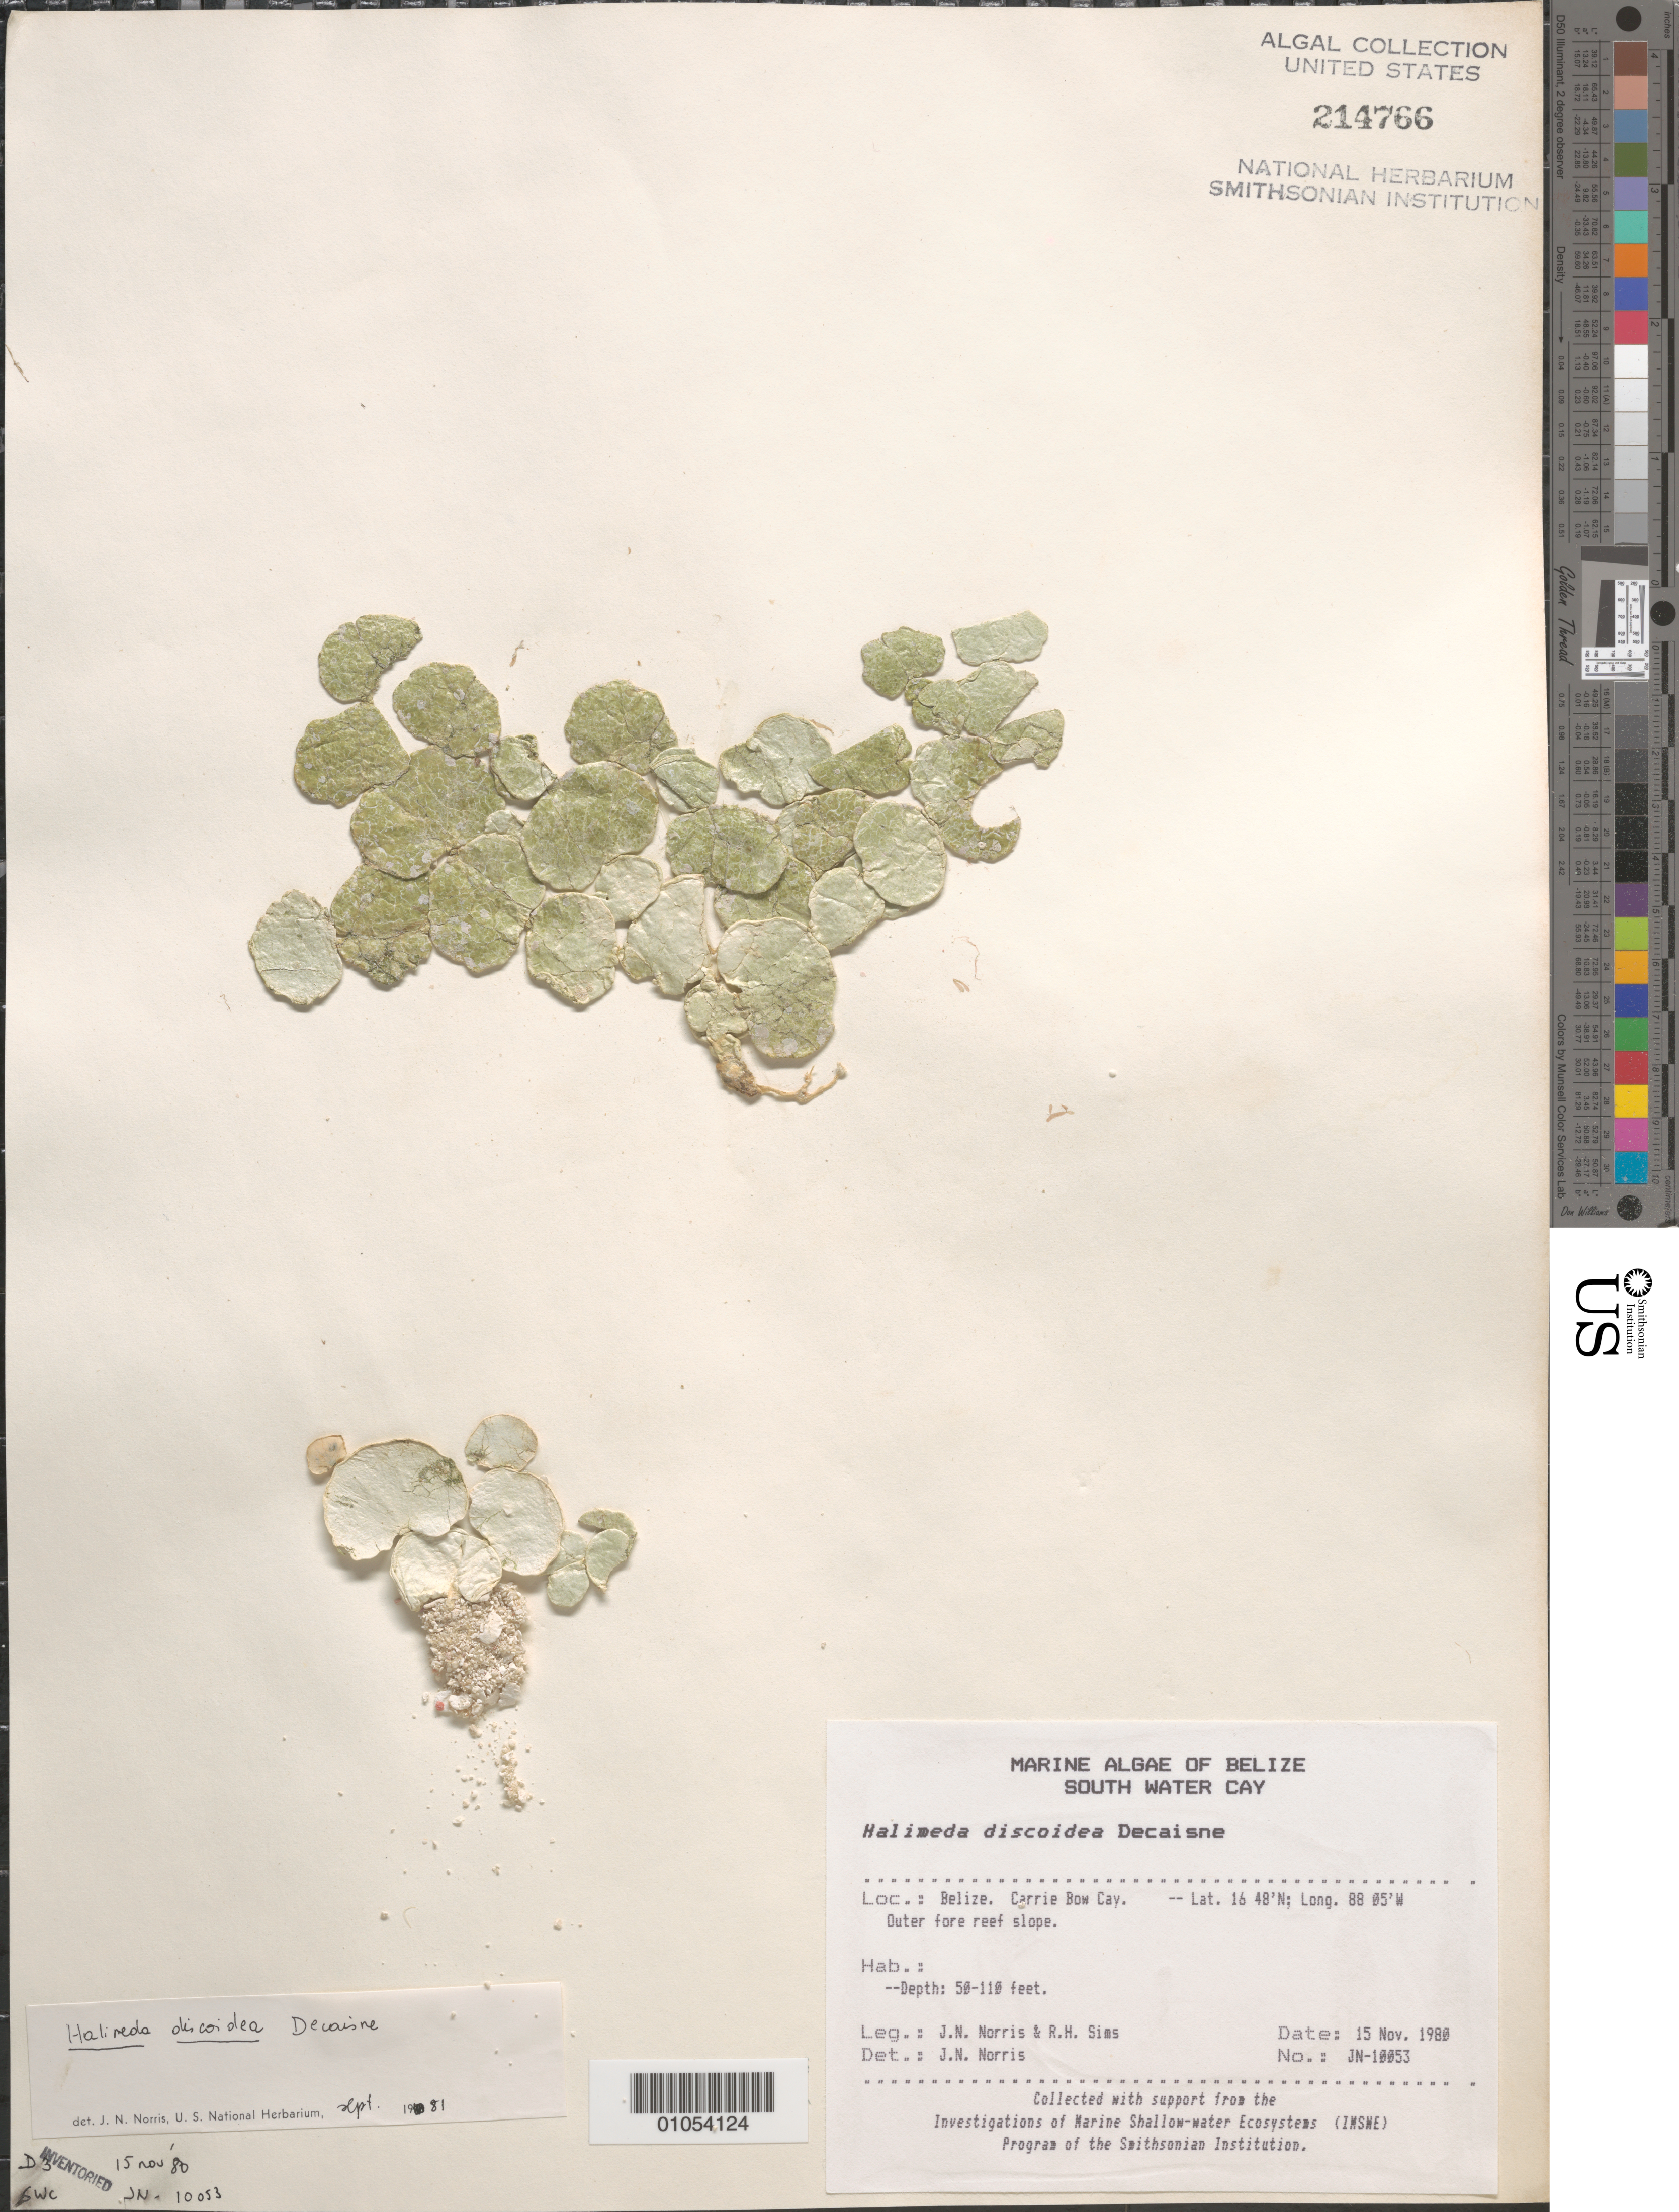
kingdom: Plantae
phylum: Chlorophyta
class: Ulvophyceae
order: Bryopsidales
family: Halimedaceae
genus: Halimeda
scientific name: Halimeda discoidea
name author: Decne.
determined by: Norris, James N.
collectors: J. N. Norris & R. H. Sims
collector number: JN-10053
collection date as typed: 15 Nov 1980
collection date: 1980-11-15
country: Belize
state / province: Stann Creek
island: Carrie Bow Cay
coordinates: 16 48'N, 88 05'W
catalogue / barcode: US 214766